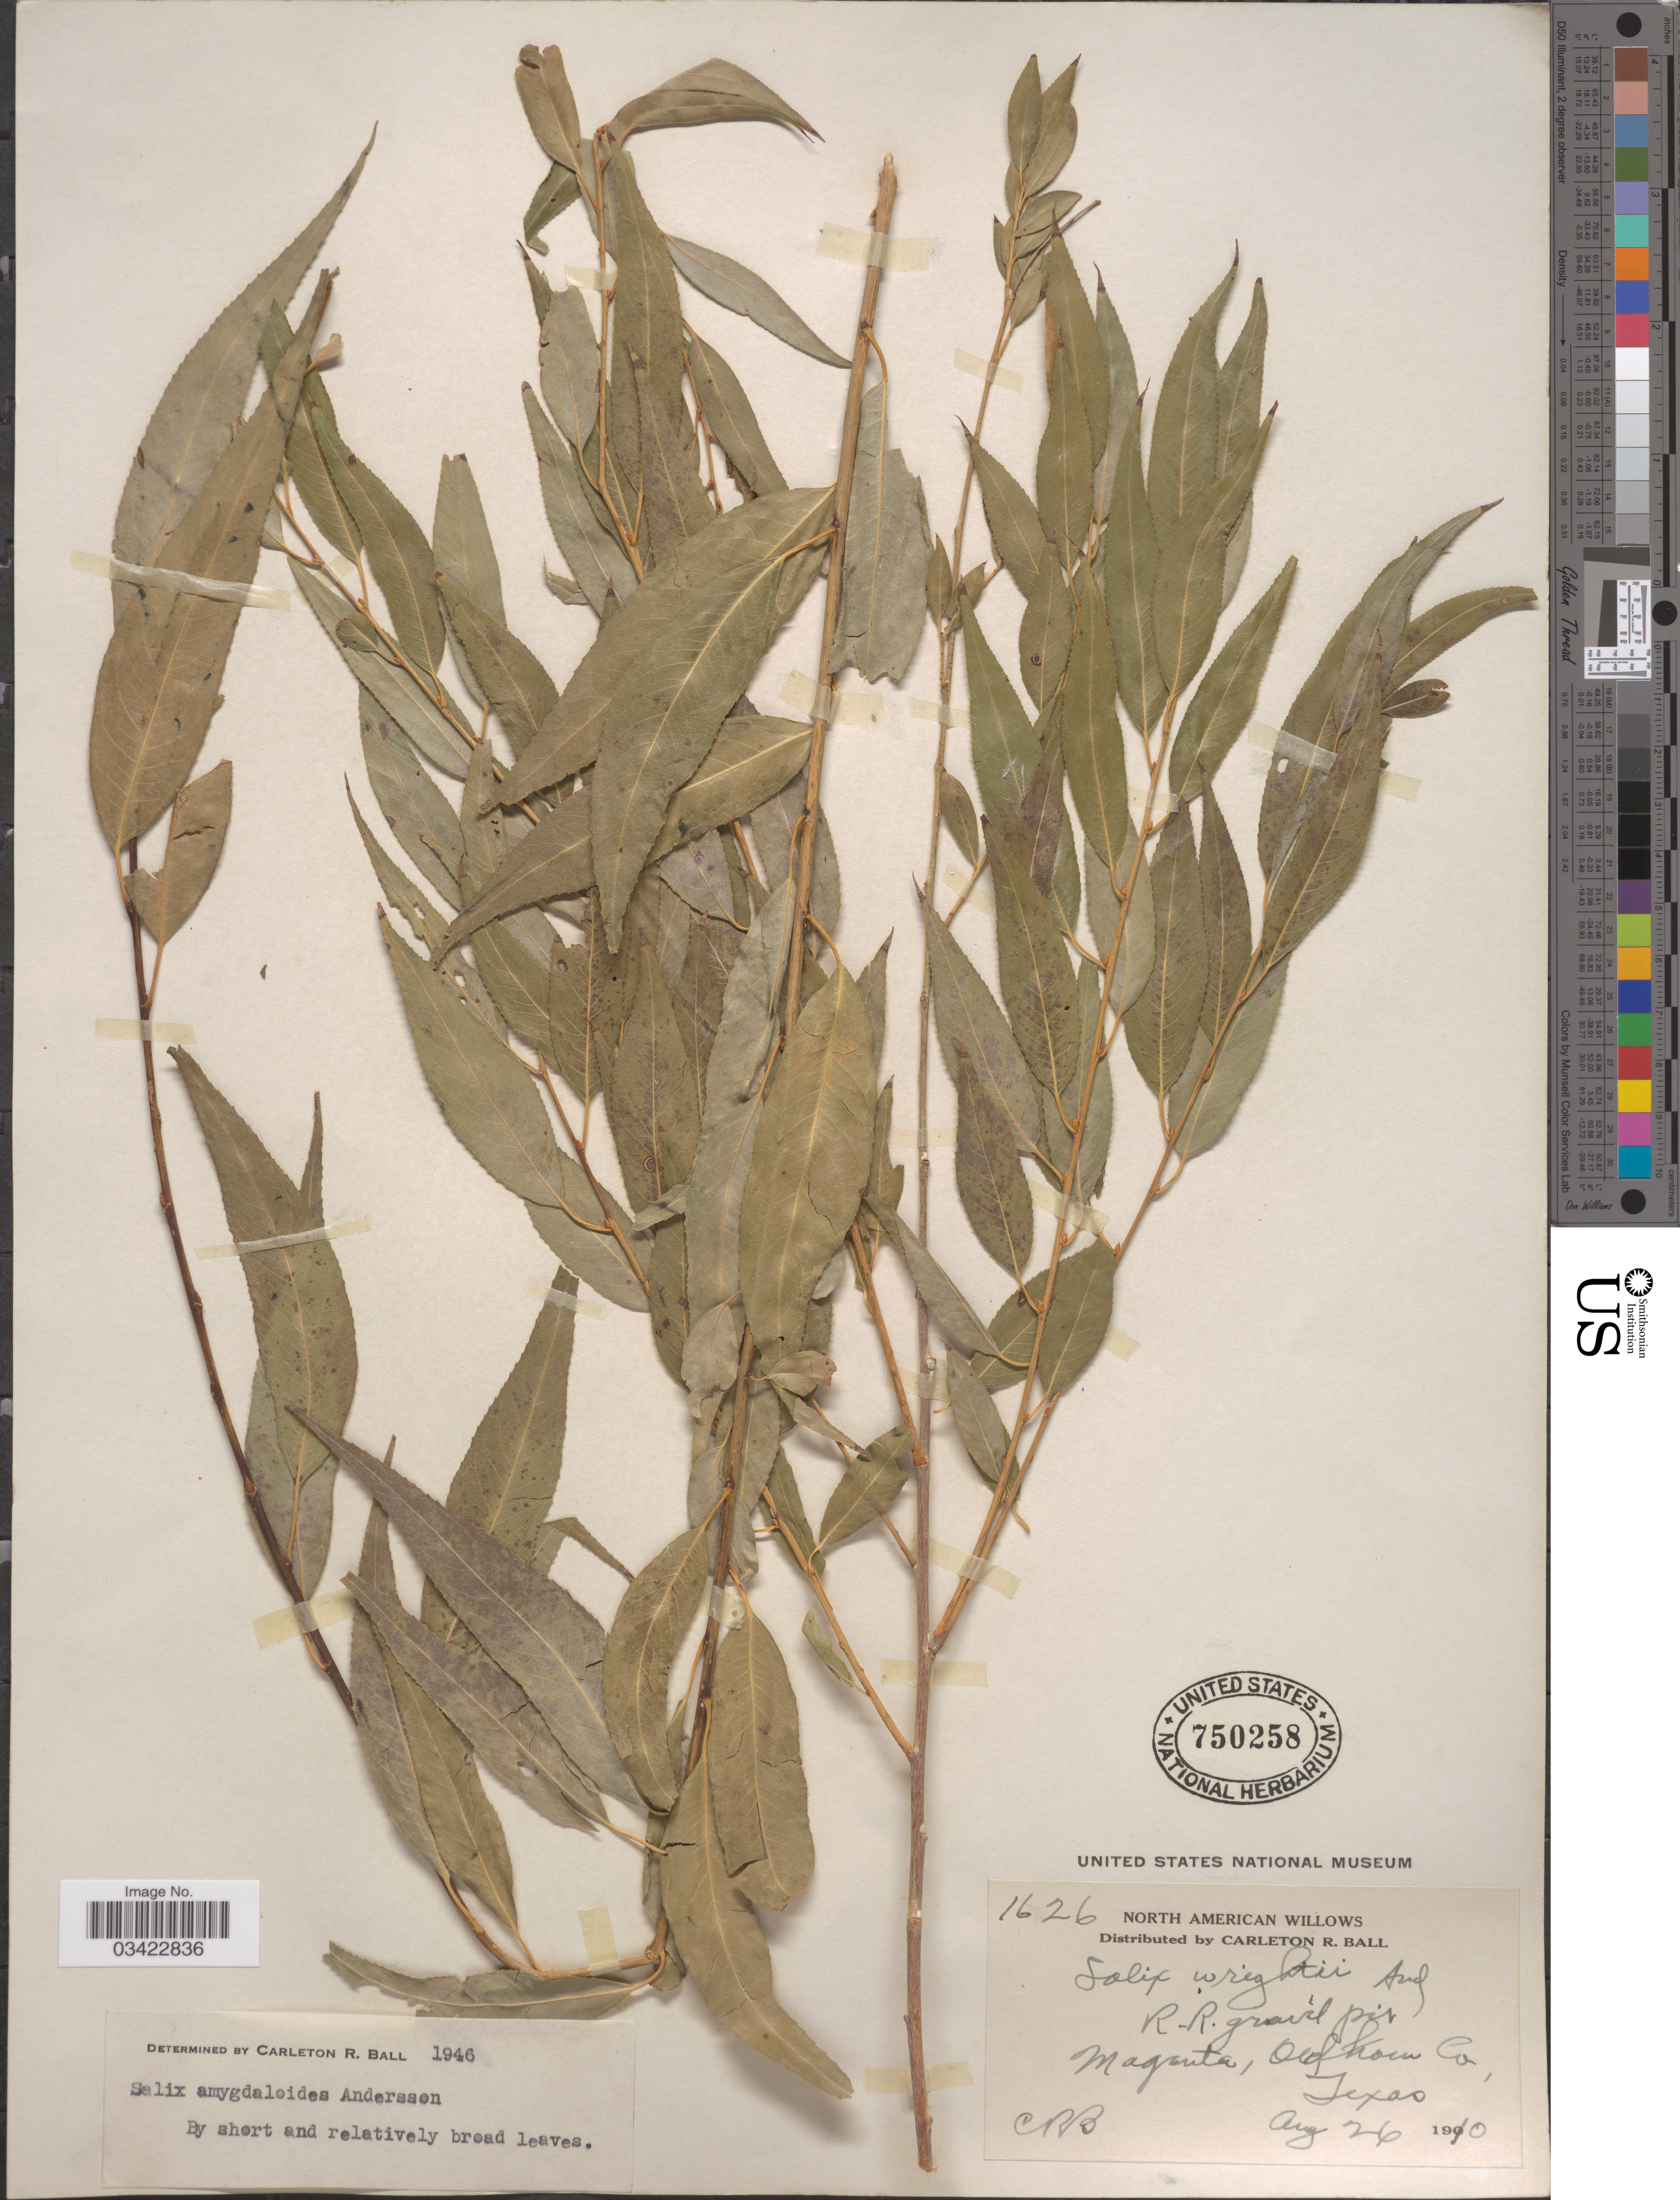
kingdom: Plantae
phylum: Tracheophyta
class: Magnoliopsida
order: Malpighiales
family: Salicaceae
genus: Salix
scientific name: Salix amygdaloides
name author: Andersson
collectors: C. R. Ball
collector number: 1626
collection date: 1910-08-26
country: United States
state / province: Texas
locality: R.r. gravel pit. Magenta, Oldham Co.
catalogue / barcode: US 750258